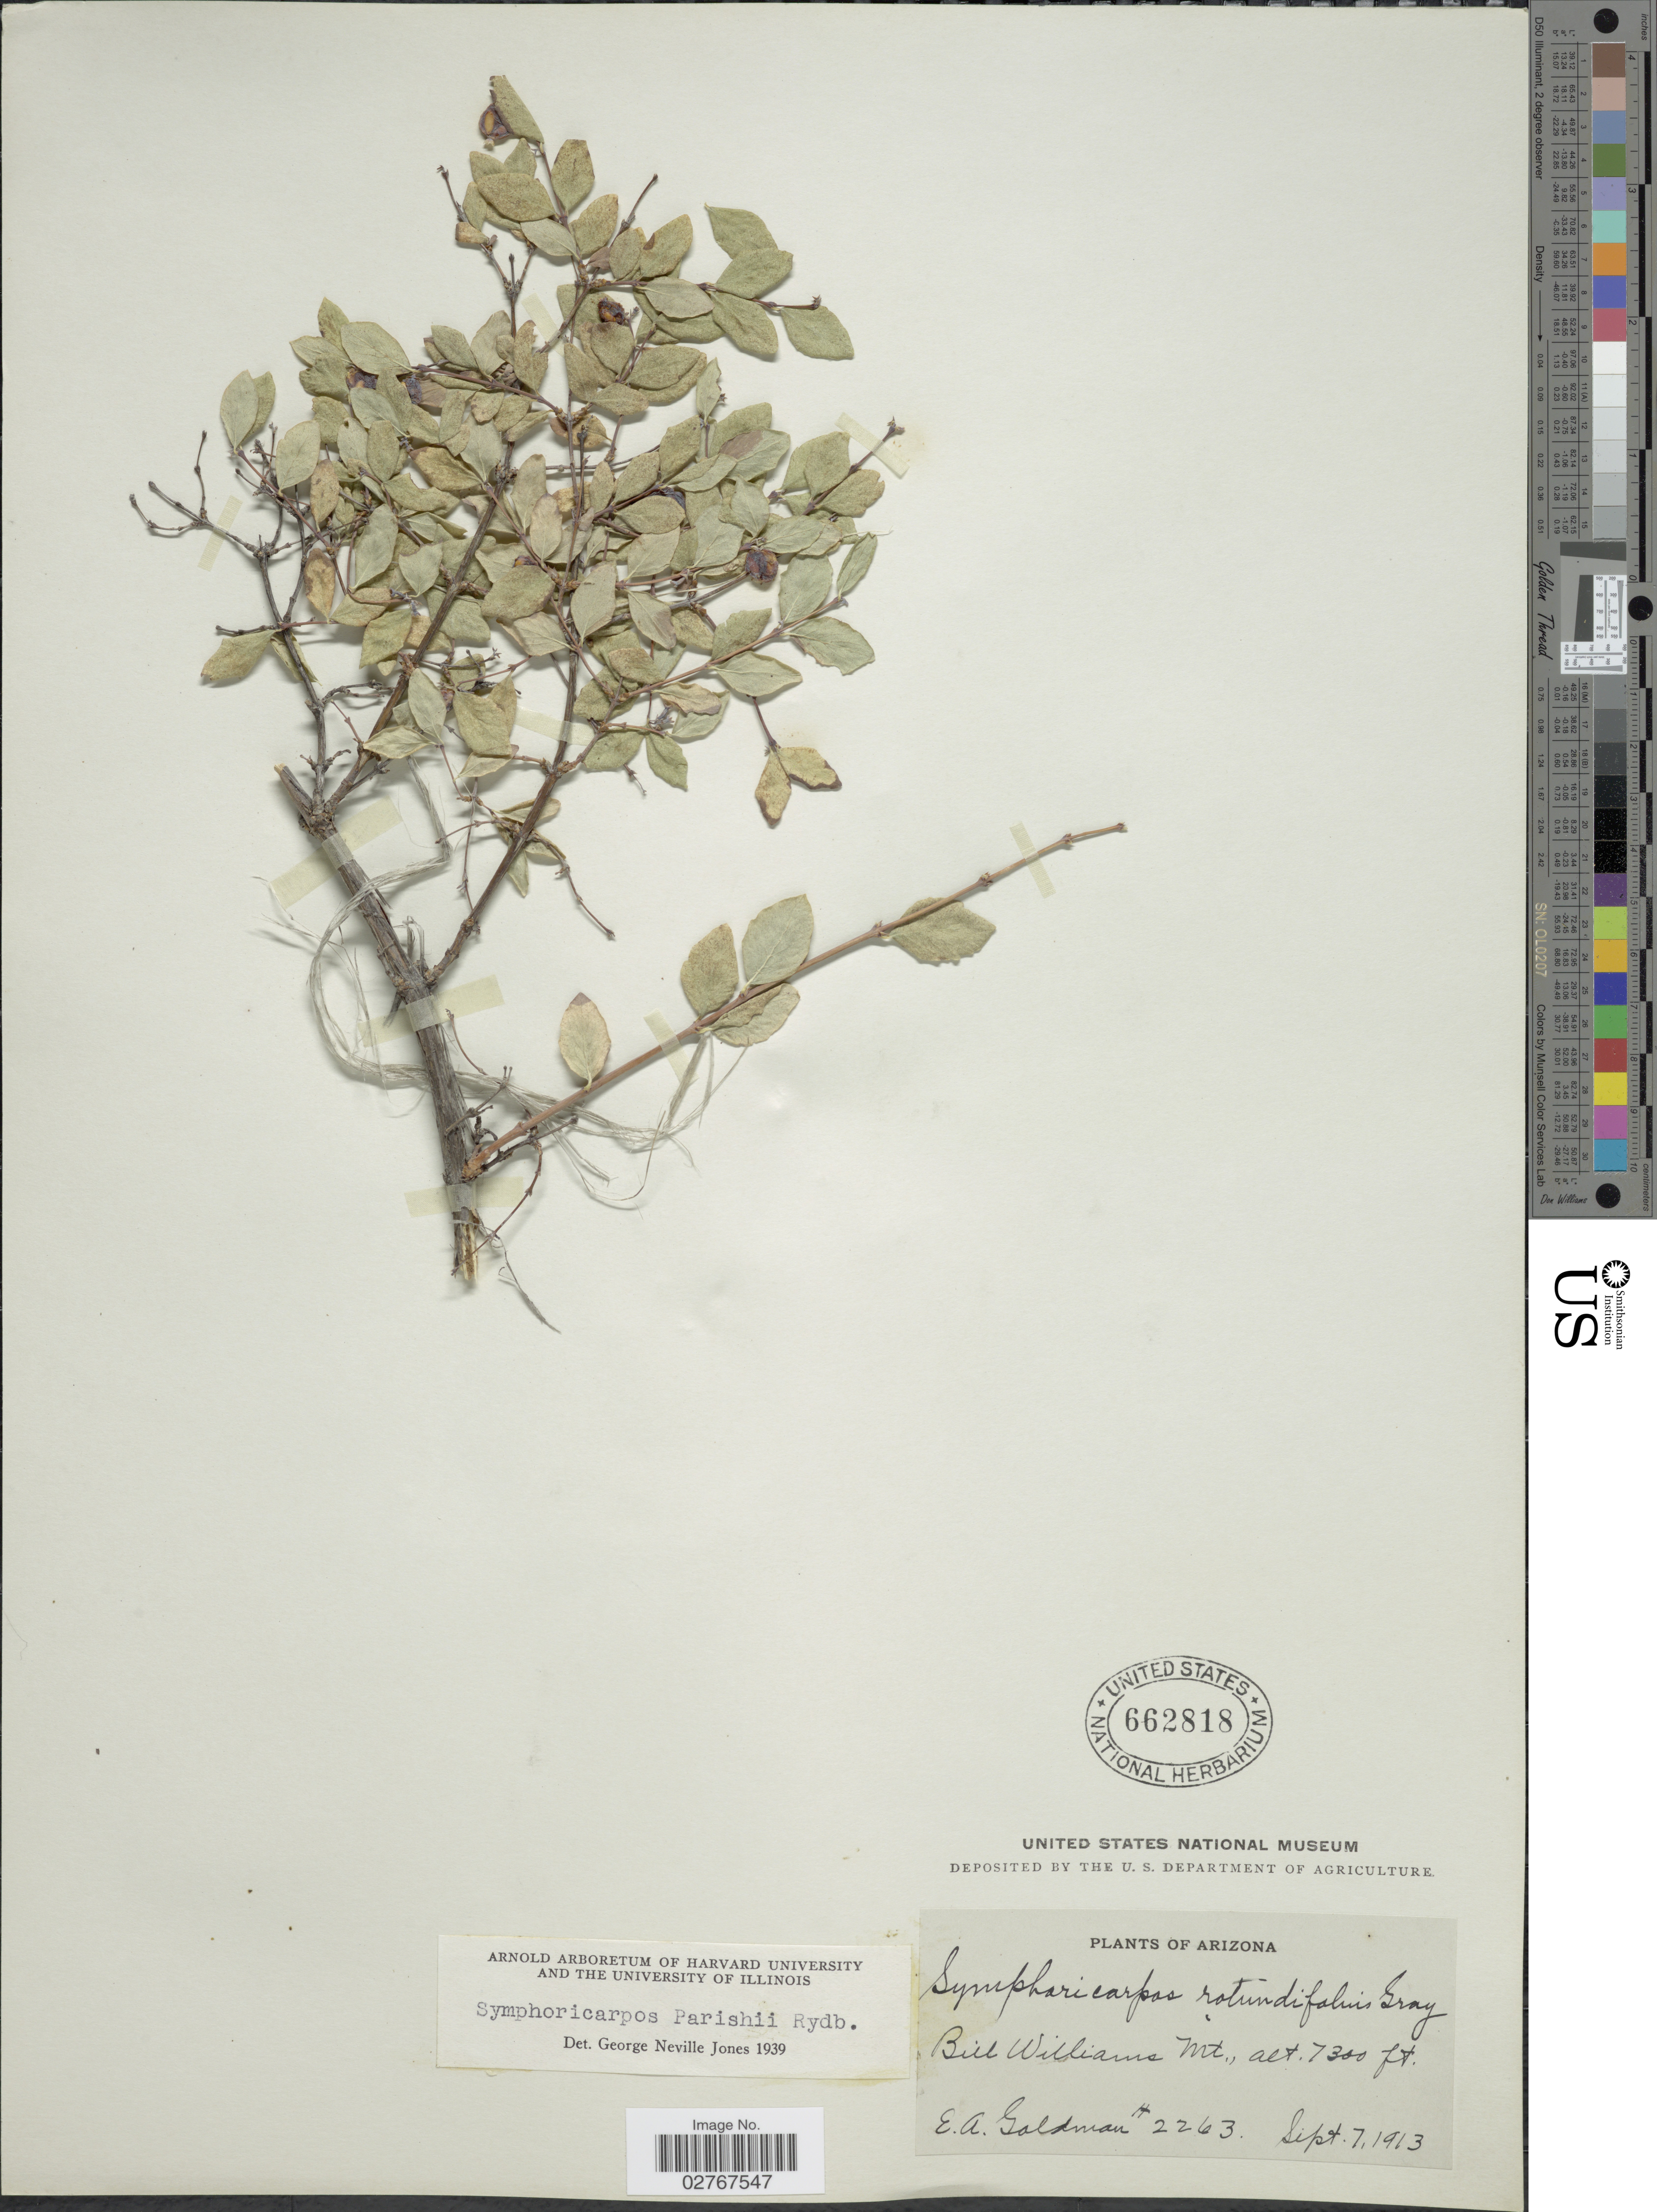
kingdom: Plantae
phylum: Tracheophyta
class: Magnoliopsida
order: Dipsacales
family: Caprifoliaceae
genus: Symphoricarpos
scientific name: Symphoricarpos parishii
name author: Rydb.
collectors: E. A. Goldman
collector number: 2263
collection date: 1913-09-07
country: United States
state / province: Arizona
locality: Bill Wiliams Mt.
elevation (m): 2225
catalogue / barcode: US 662818